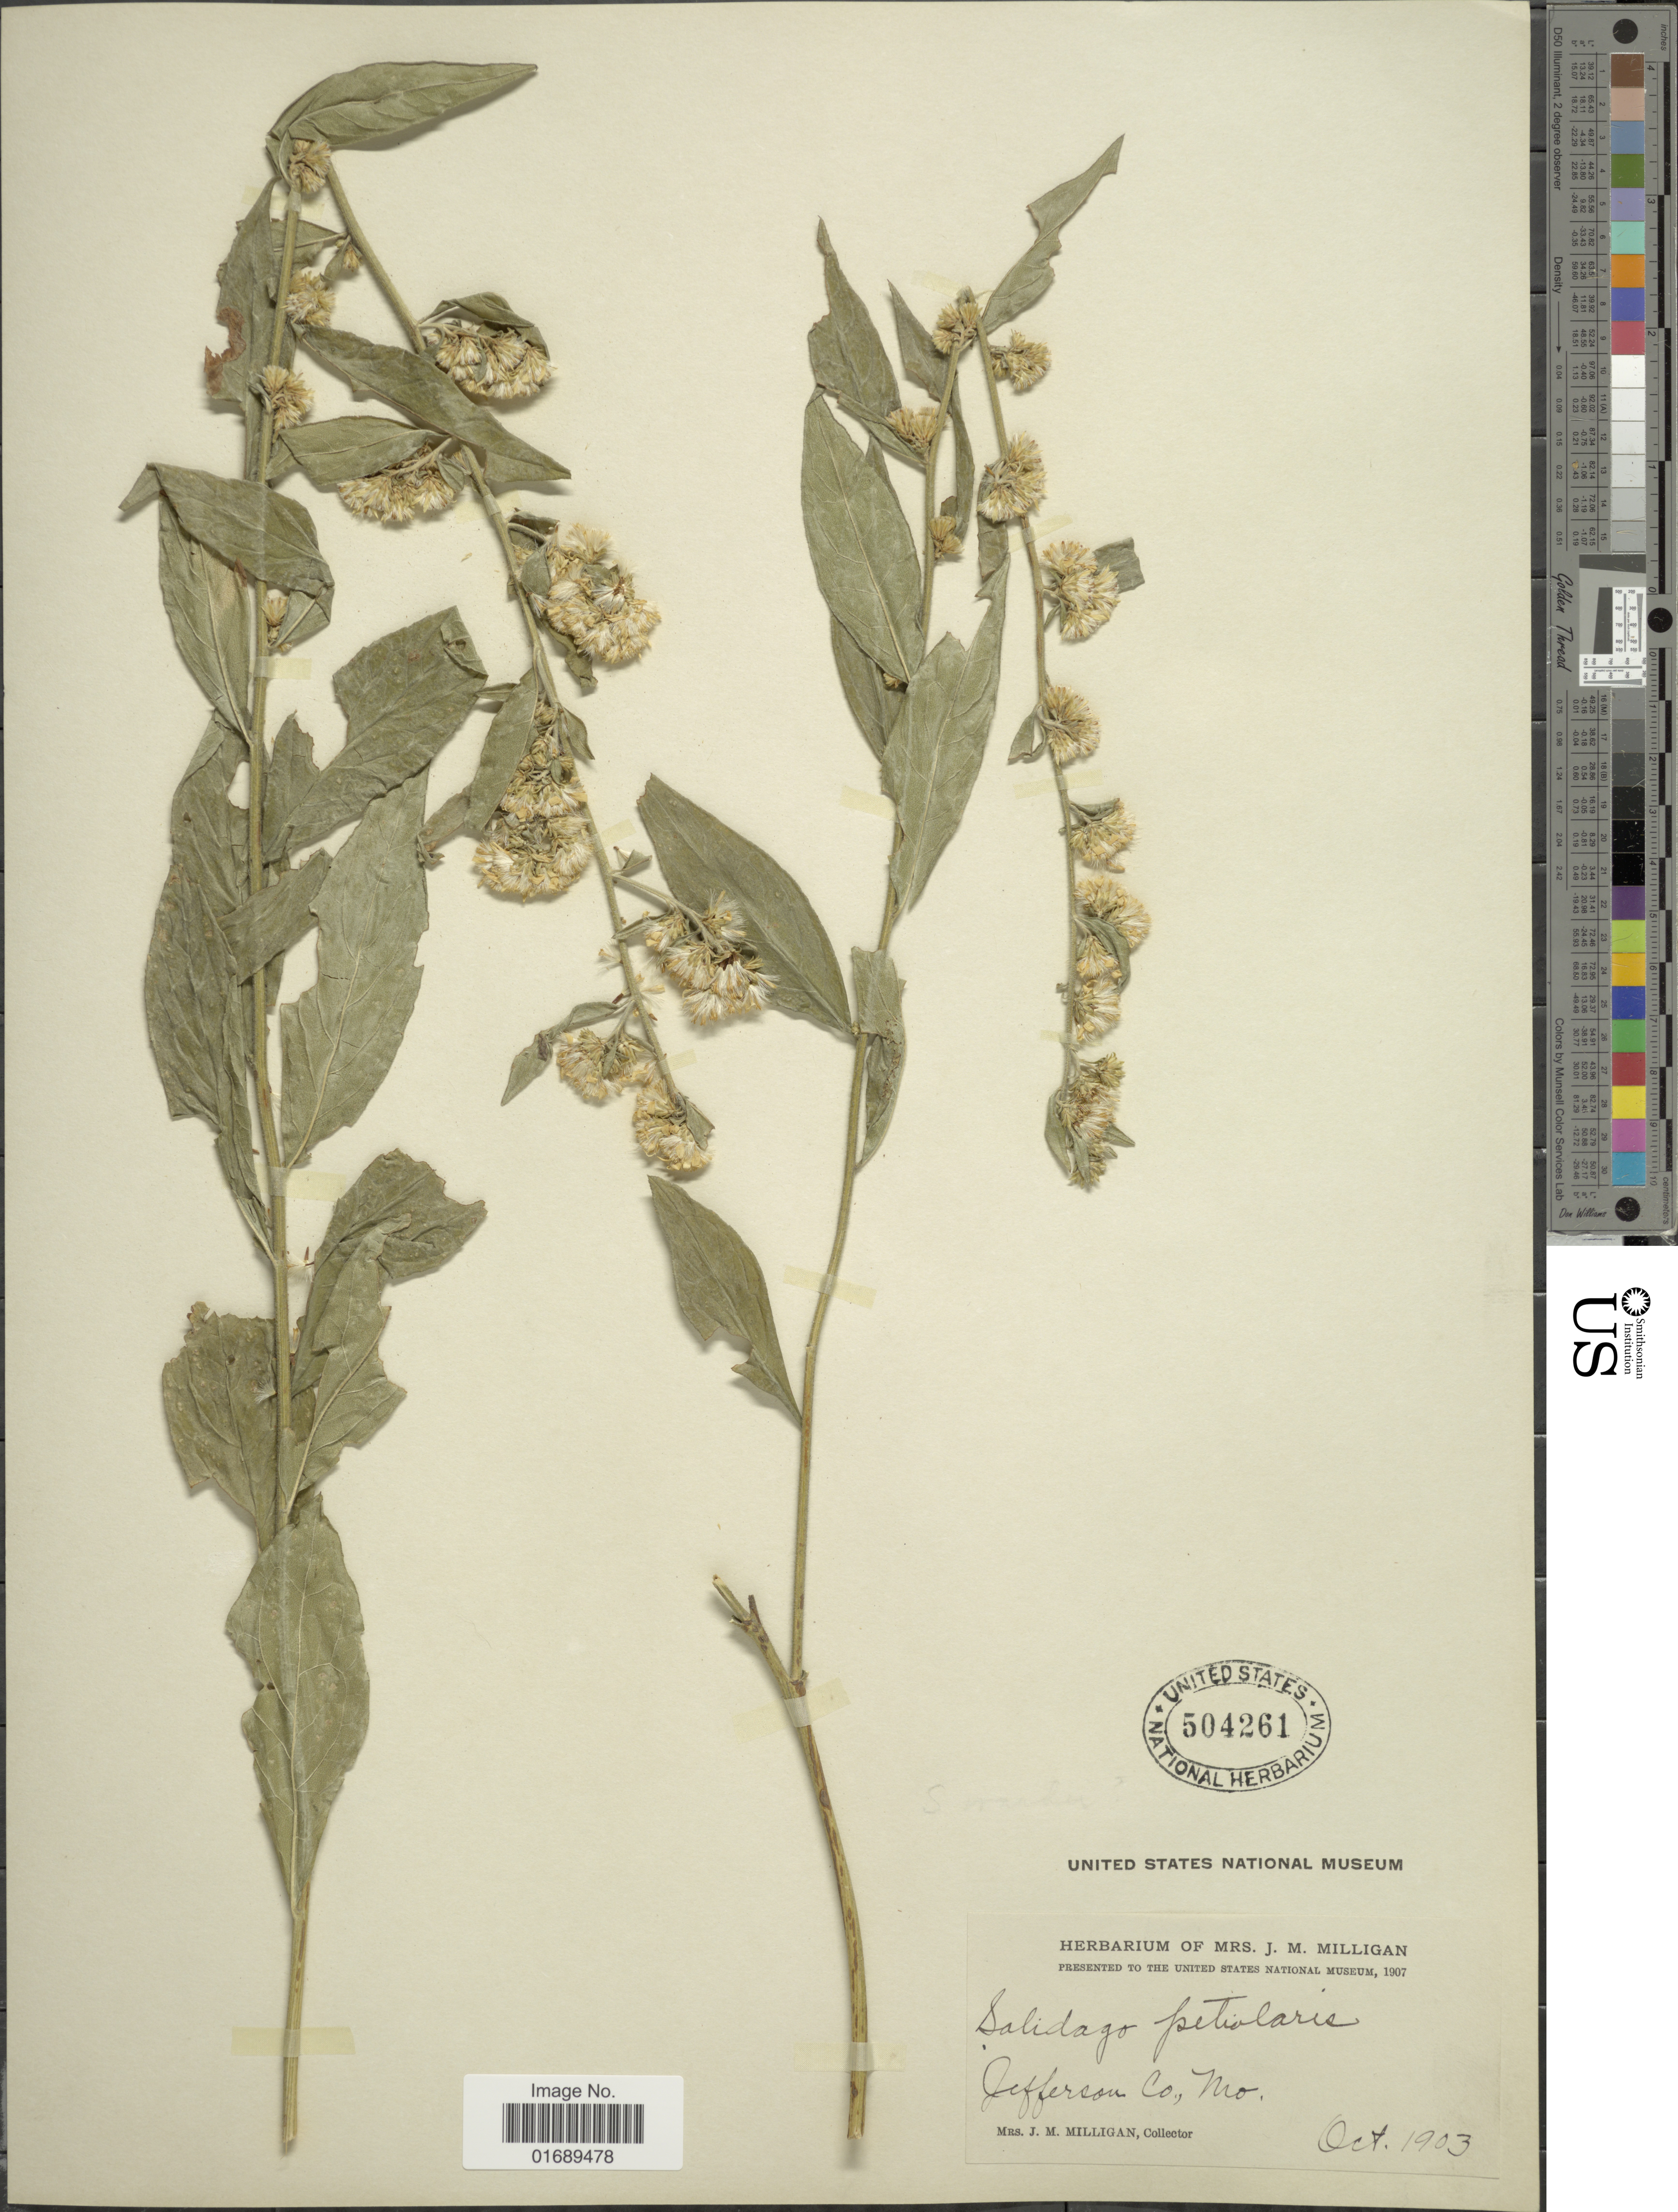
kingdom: Plantae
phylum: Tracheophyta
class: Magnoliopsida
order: Asterales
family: Asteraceae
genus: Solidago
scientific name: Solidago petiolaris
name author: Aiton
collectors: J. M. Milligan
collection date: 1903-10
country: United States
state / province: Missouri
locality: Jefferson Co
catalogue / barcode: US 504261